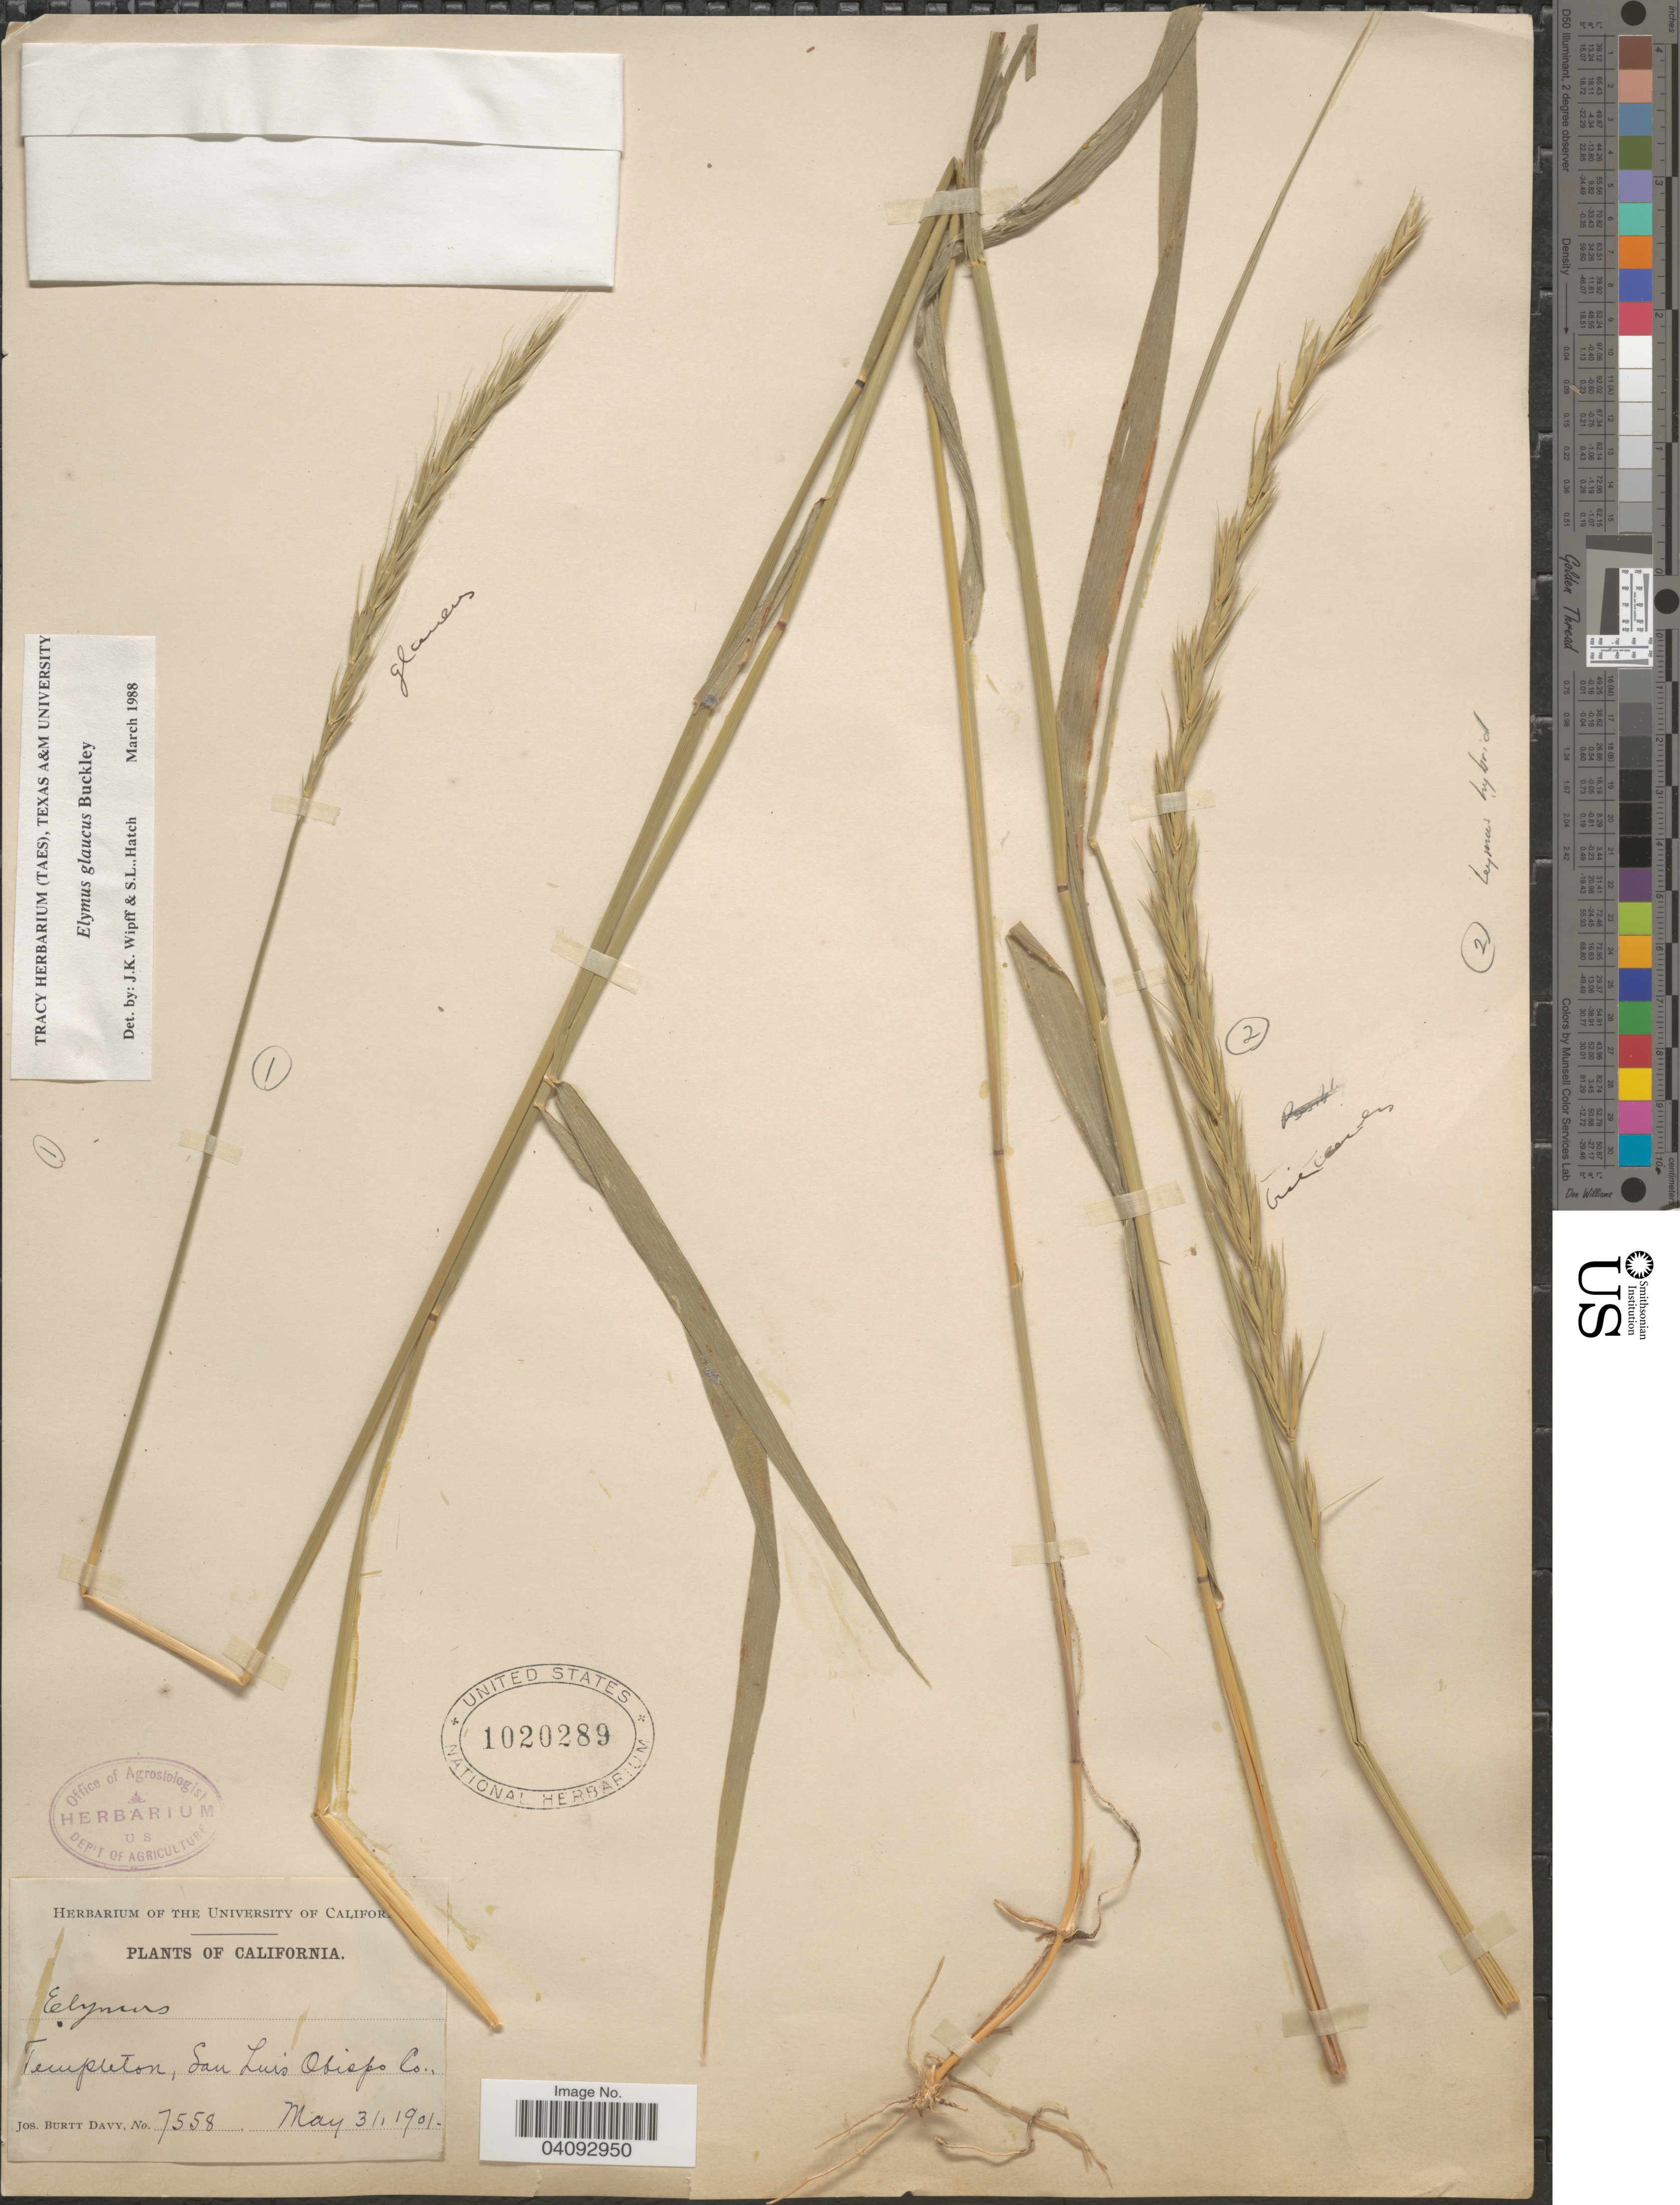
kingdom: Plantae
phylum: Tracheophyta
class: Liliopsida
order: Poales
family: Poaceae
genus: Elymus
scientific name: Elymus glaucus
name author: Buckley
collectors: J. Burtt Davy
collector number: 7558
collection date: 1901-05-31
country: United States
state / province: California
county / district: San Luis Obispo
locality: Templeton, San Luis Obispo Co.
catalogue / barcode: US 1020289